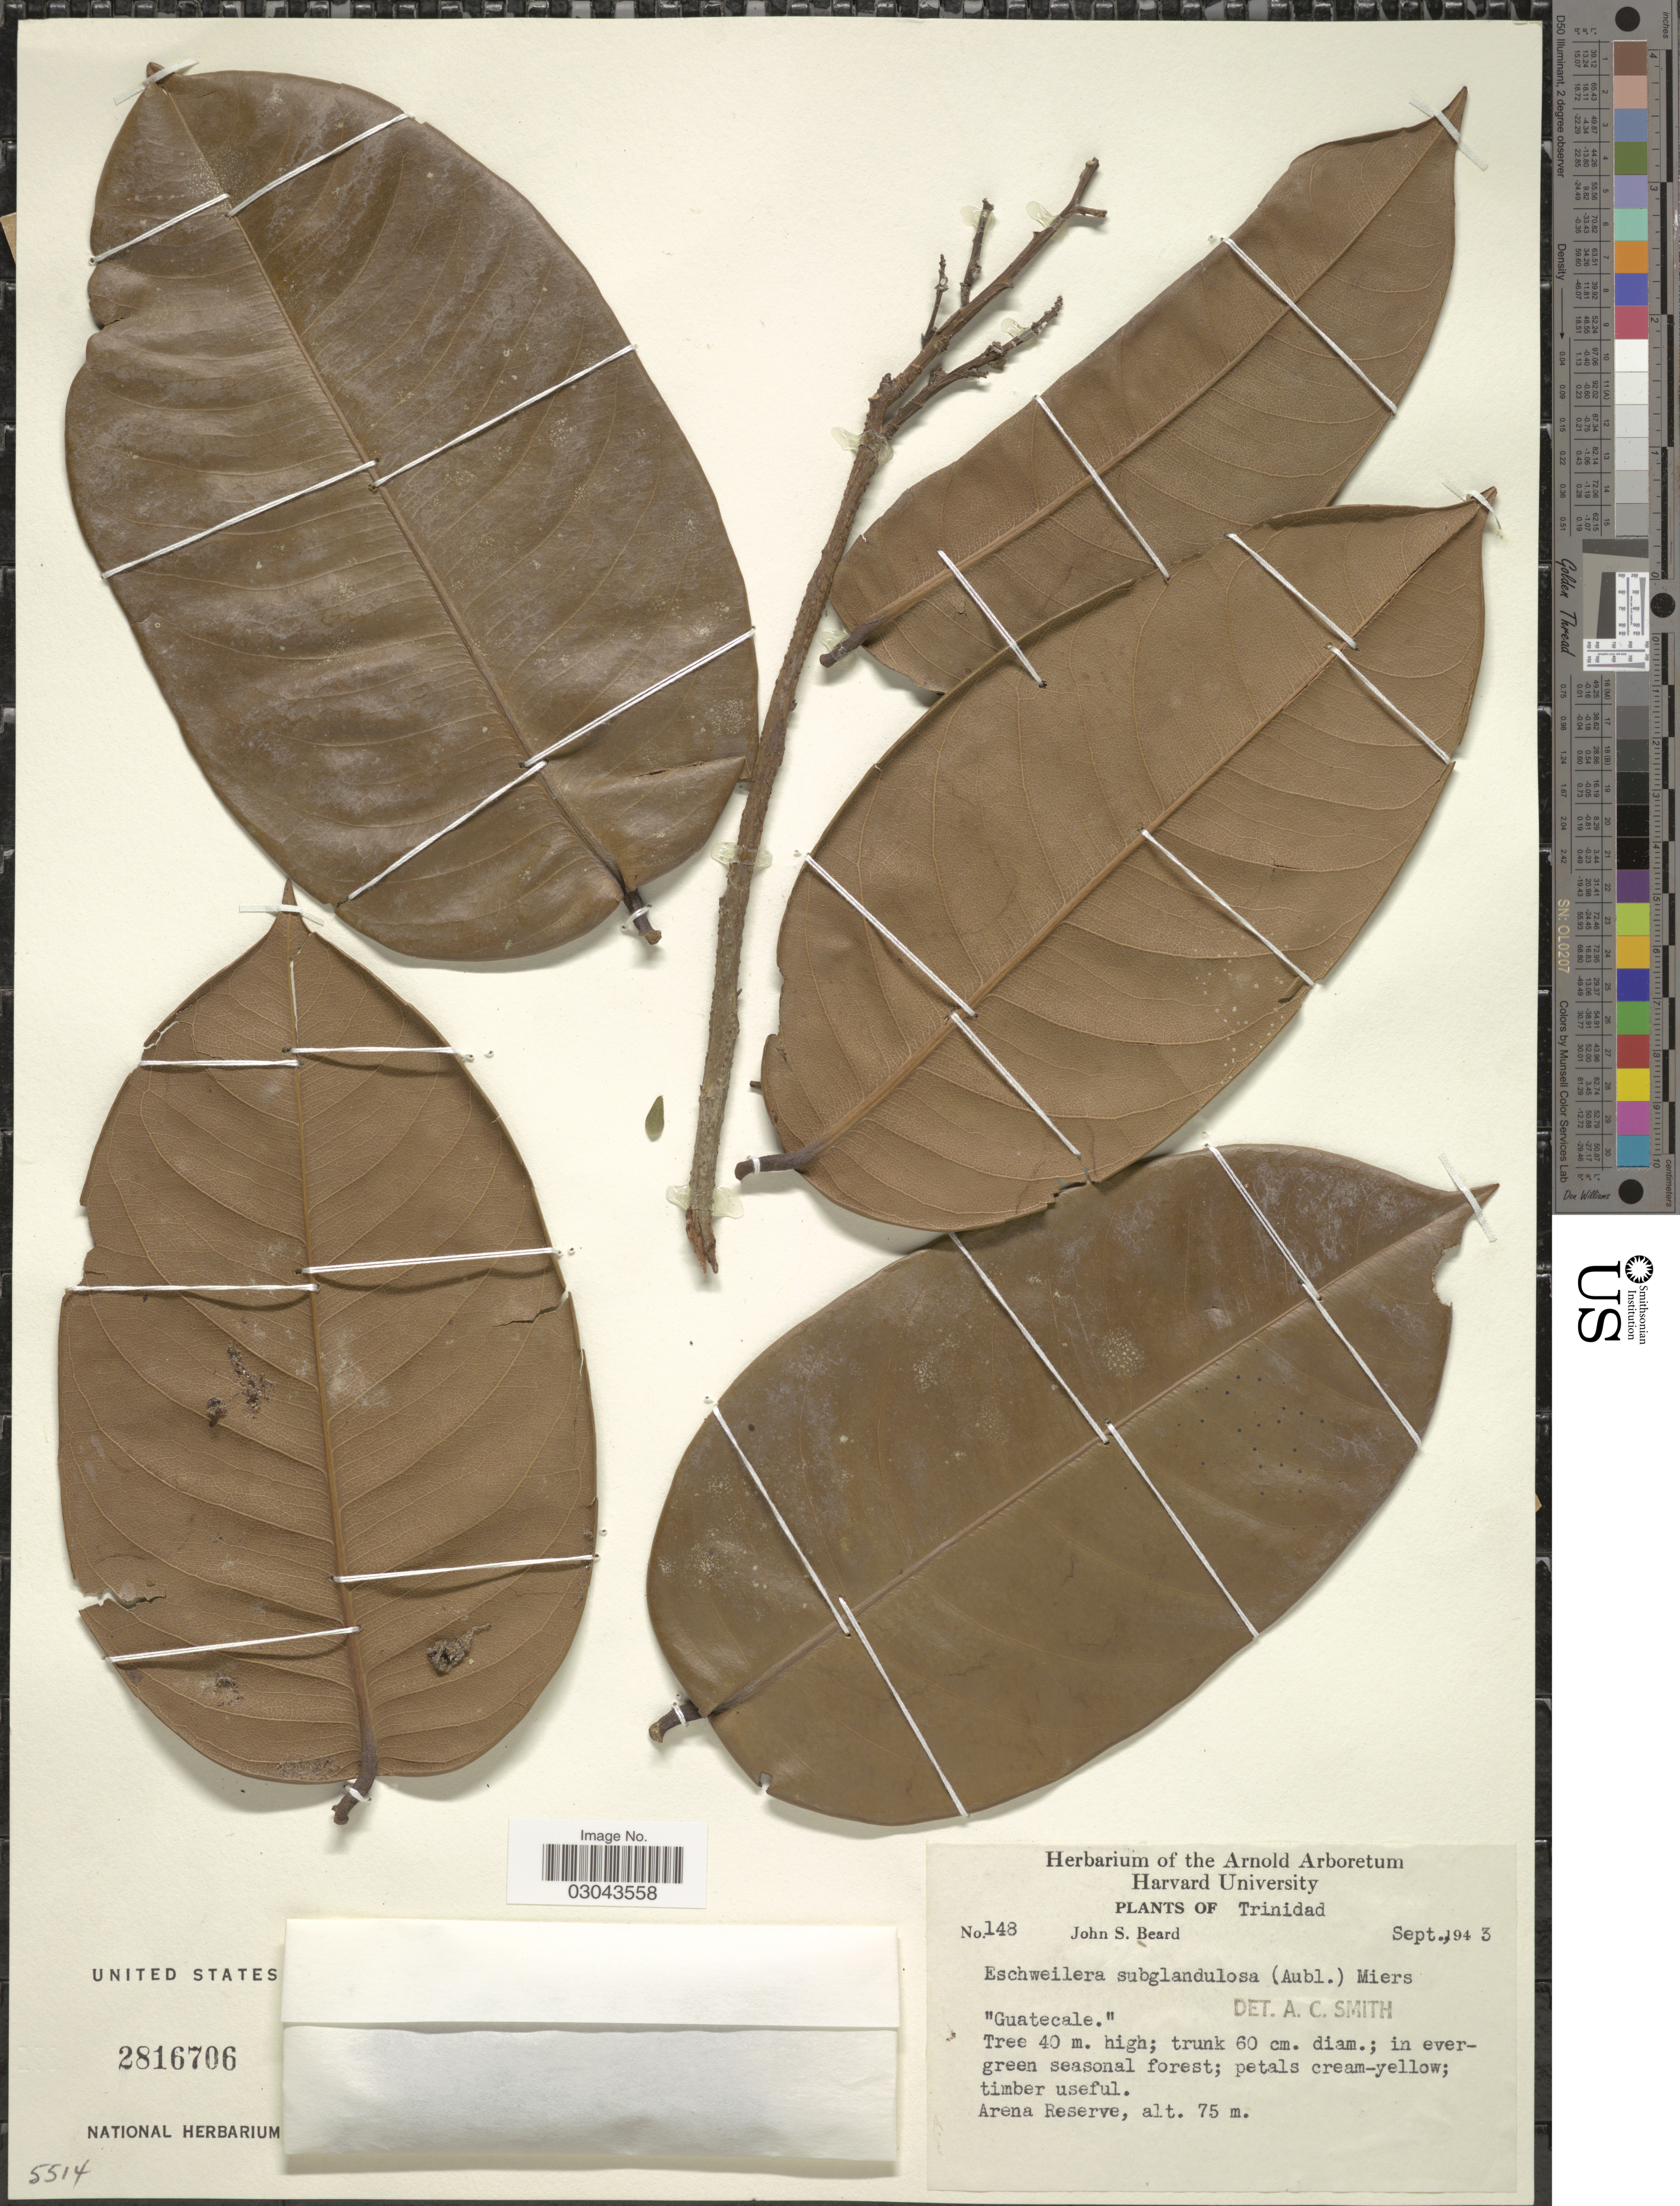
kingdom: Plantae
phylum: Tracheophyta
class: Magnoliopsida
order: Ericales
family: Lecythidaceae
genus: Eschweilera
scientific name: Eschweilera subglandulosa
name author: (Steud. ex Berg) Miers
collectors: J. Beard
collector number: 148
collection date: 1943-09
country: Trinidad and Tobago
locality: Trinidad, Arena Reserve.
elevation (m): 75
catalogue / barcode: US 2816706